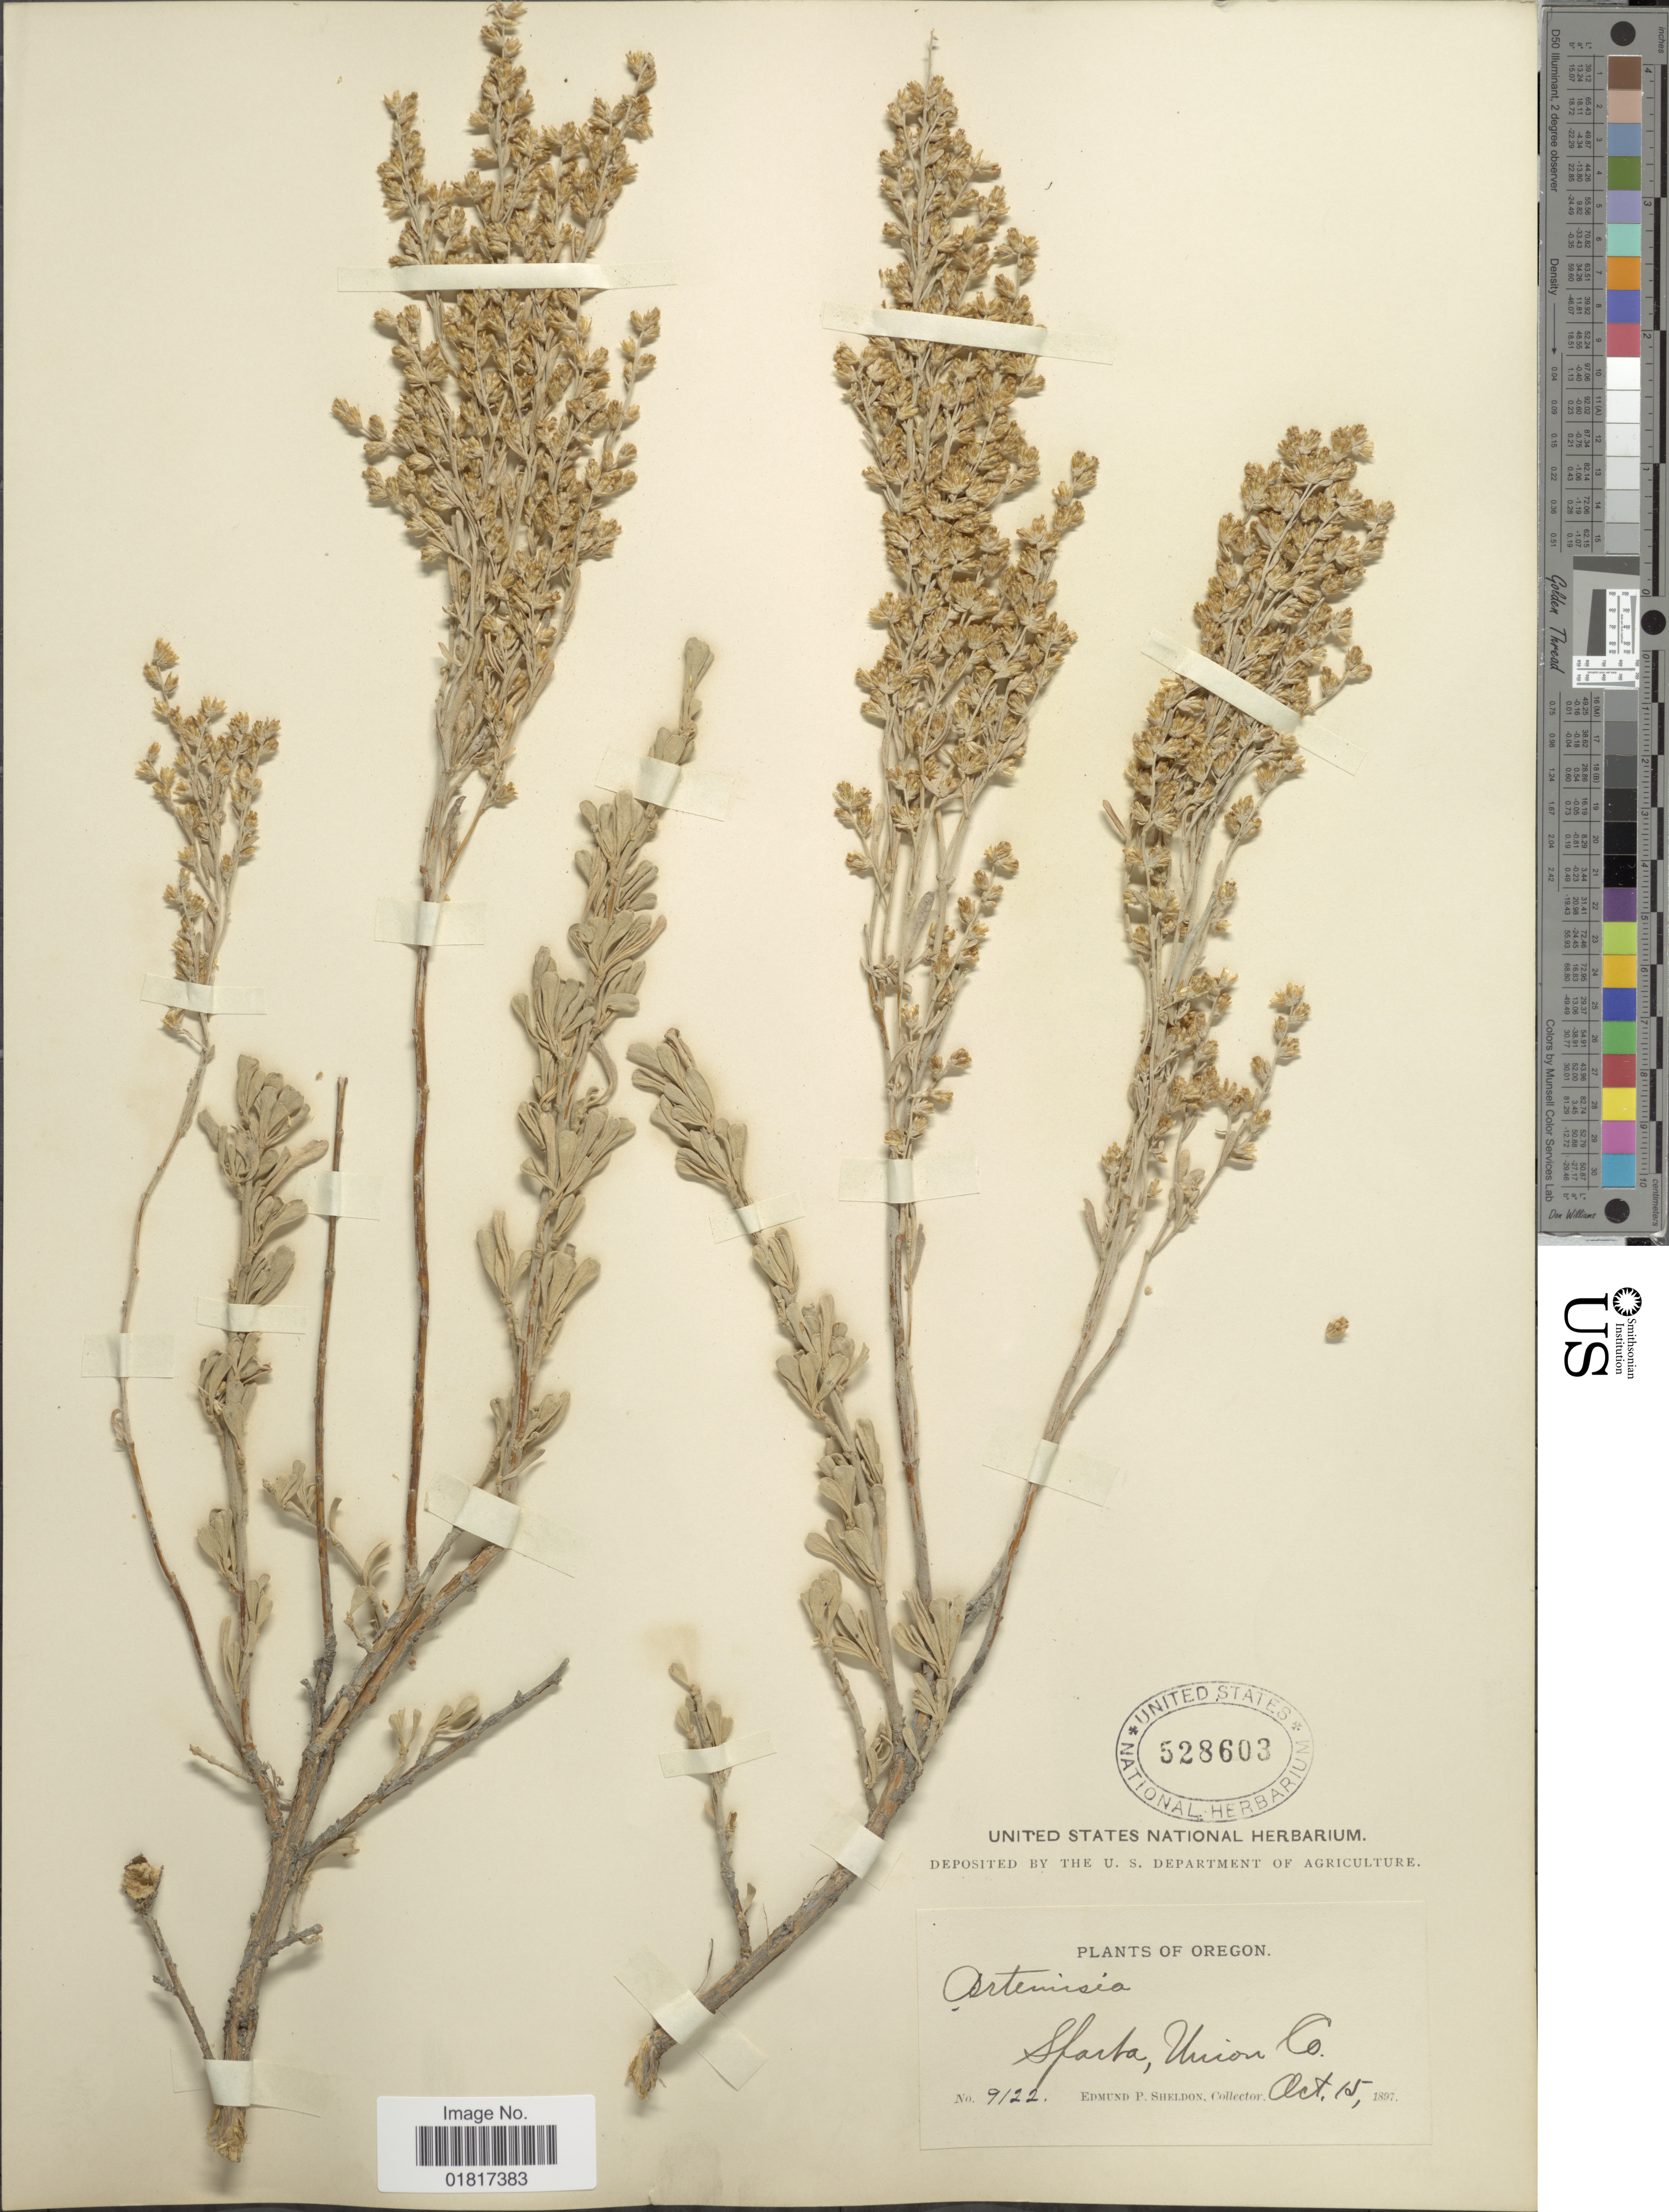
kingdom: Plantae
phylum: Tracheophyta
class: Magnoliopsida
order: Asterales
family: Asteraceae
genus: Artemisia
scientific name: Artemisia vaseyana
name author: Rydb.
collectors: E. P. Sheldon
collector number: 9122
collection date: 1897-10-15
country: United States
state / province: Oregon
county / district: Union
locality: Sparta, Union Co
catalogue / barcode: US 528603